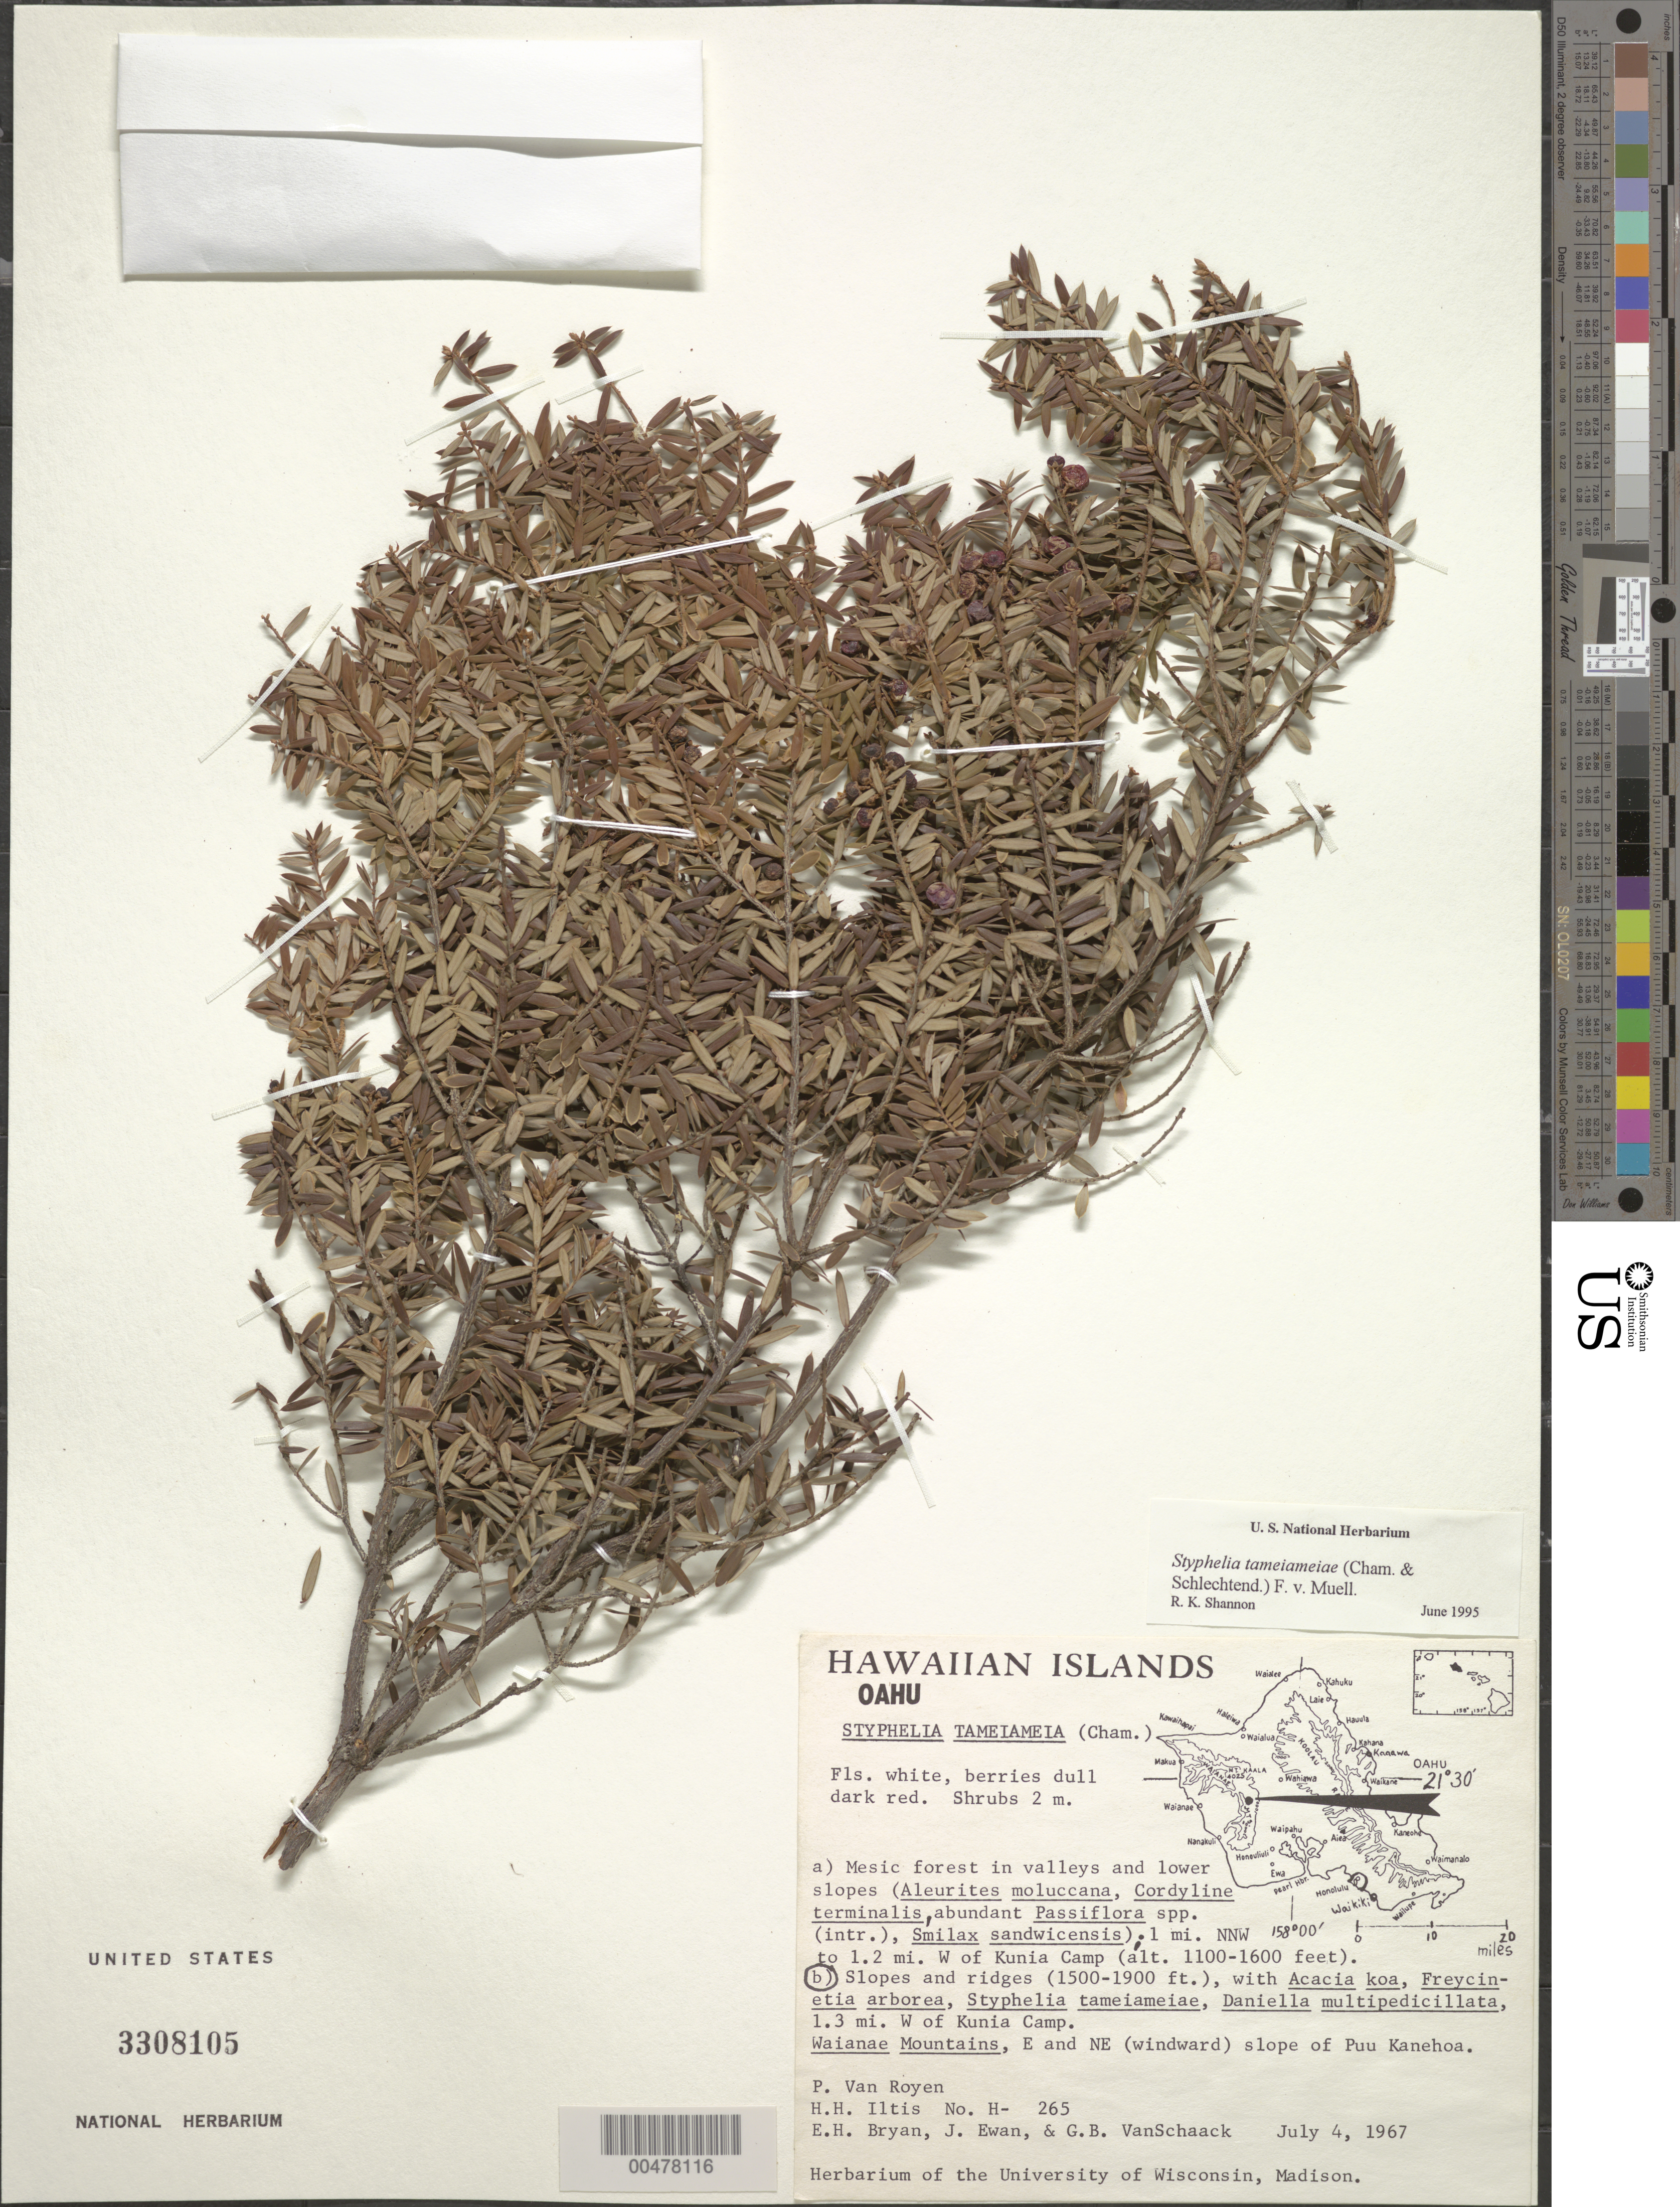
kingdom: Plantae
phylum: Tracheophyta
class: Magnoliopsida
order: Ericales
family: Ericaceae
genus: Leptecophylla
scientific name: Leptecophylla tameiameiae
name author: (Cham. & Schltdl.) C.M. Weiller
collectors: P. van Royen, H. H. Iltis, E. Bryan & J. A. Ewan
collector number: H-265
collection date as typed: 4 Jul 1967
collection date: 1967-07-04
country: United States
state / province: Hawaii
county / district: Honolulu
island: Oahu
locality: Waianae Mts, E and NE (windward) slope of Puu Kanehoa, 1.3 mi W of Kunia Camp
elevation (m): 457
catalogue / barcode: US 3308105